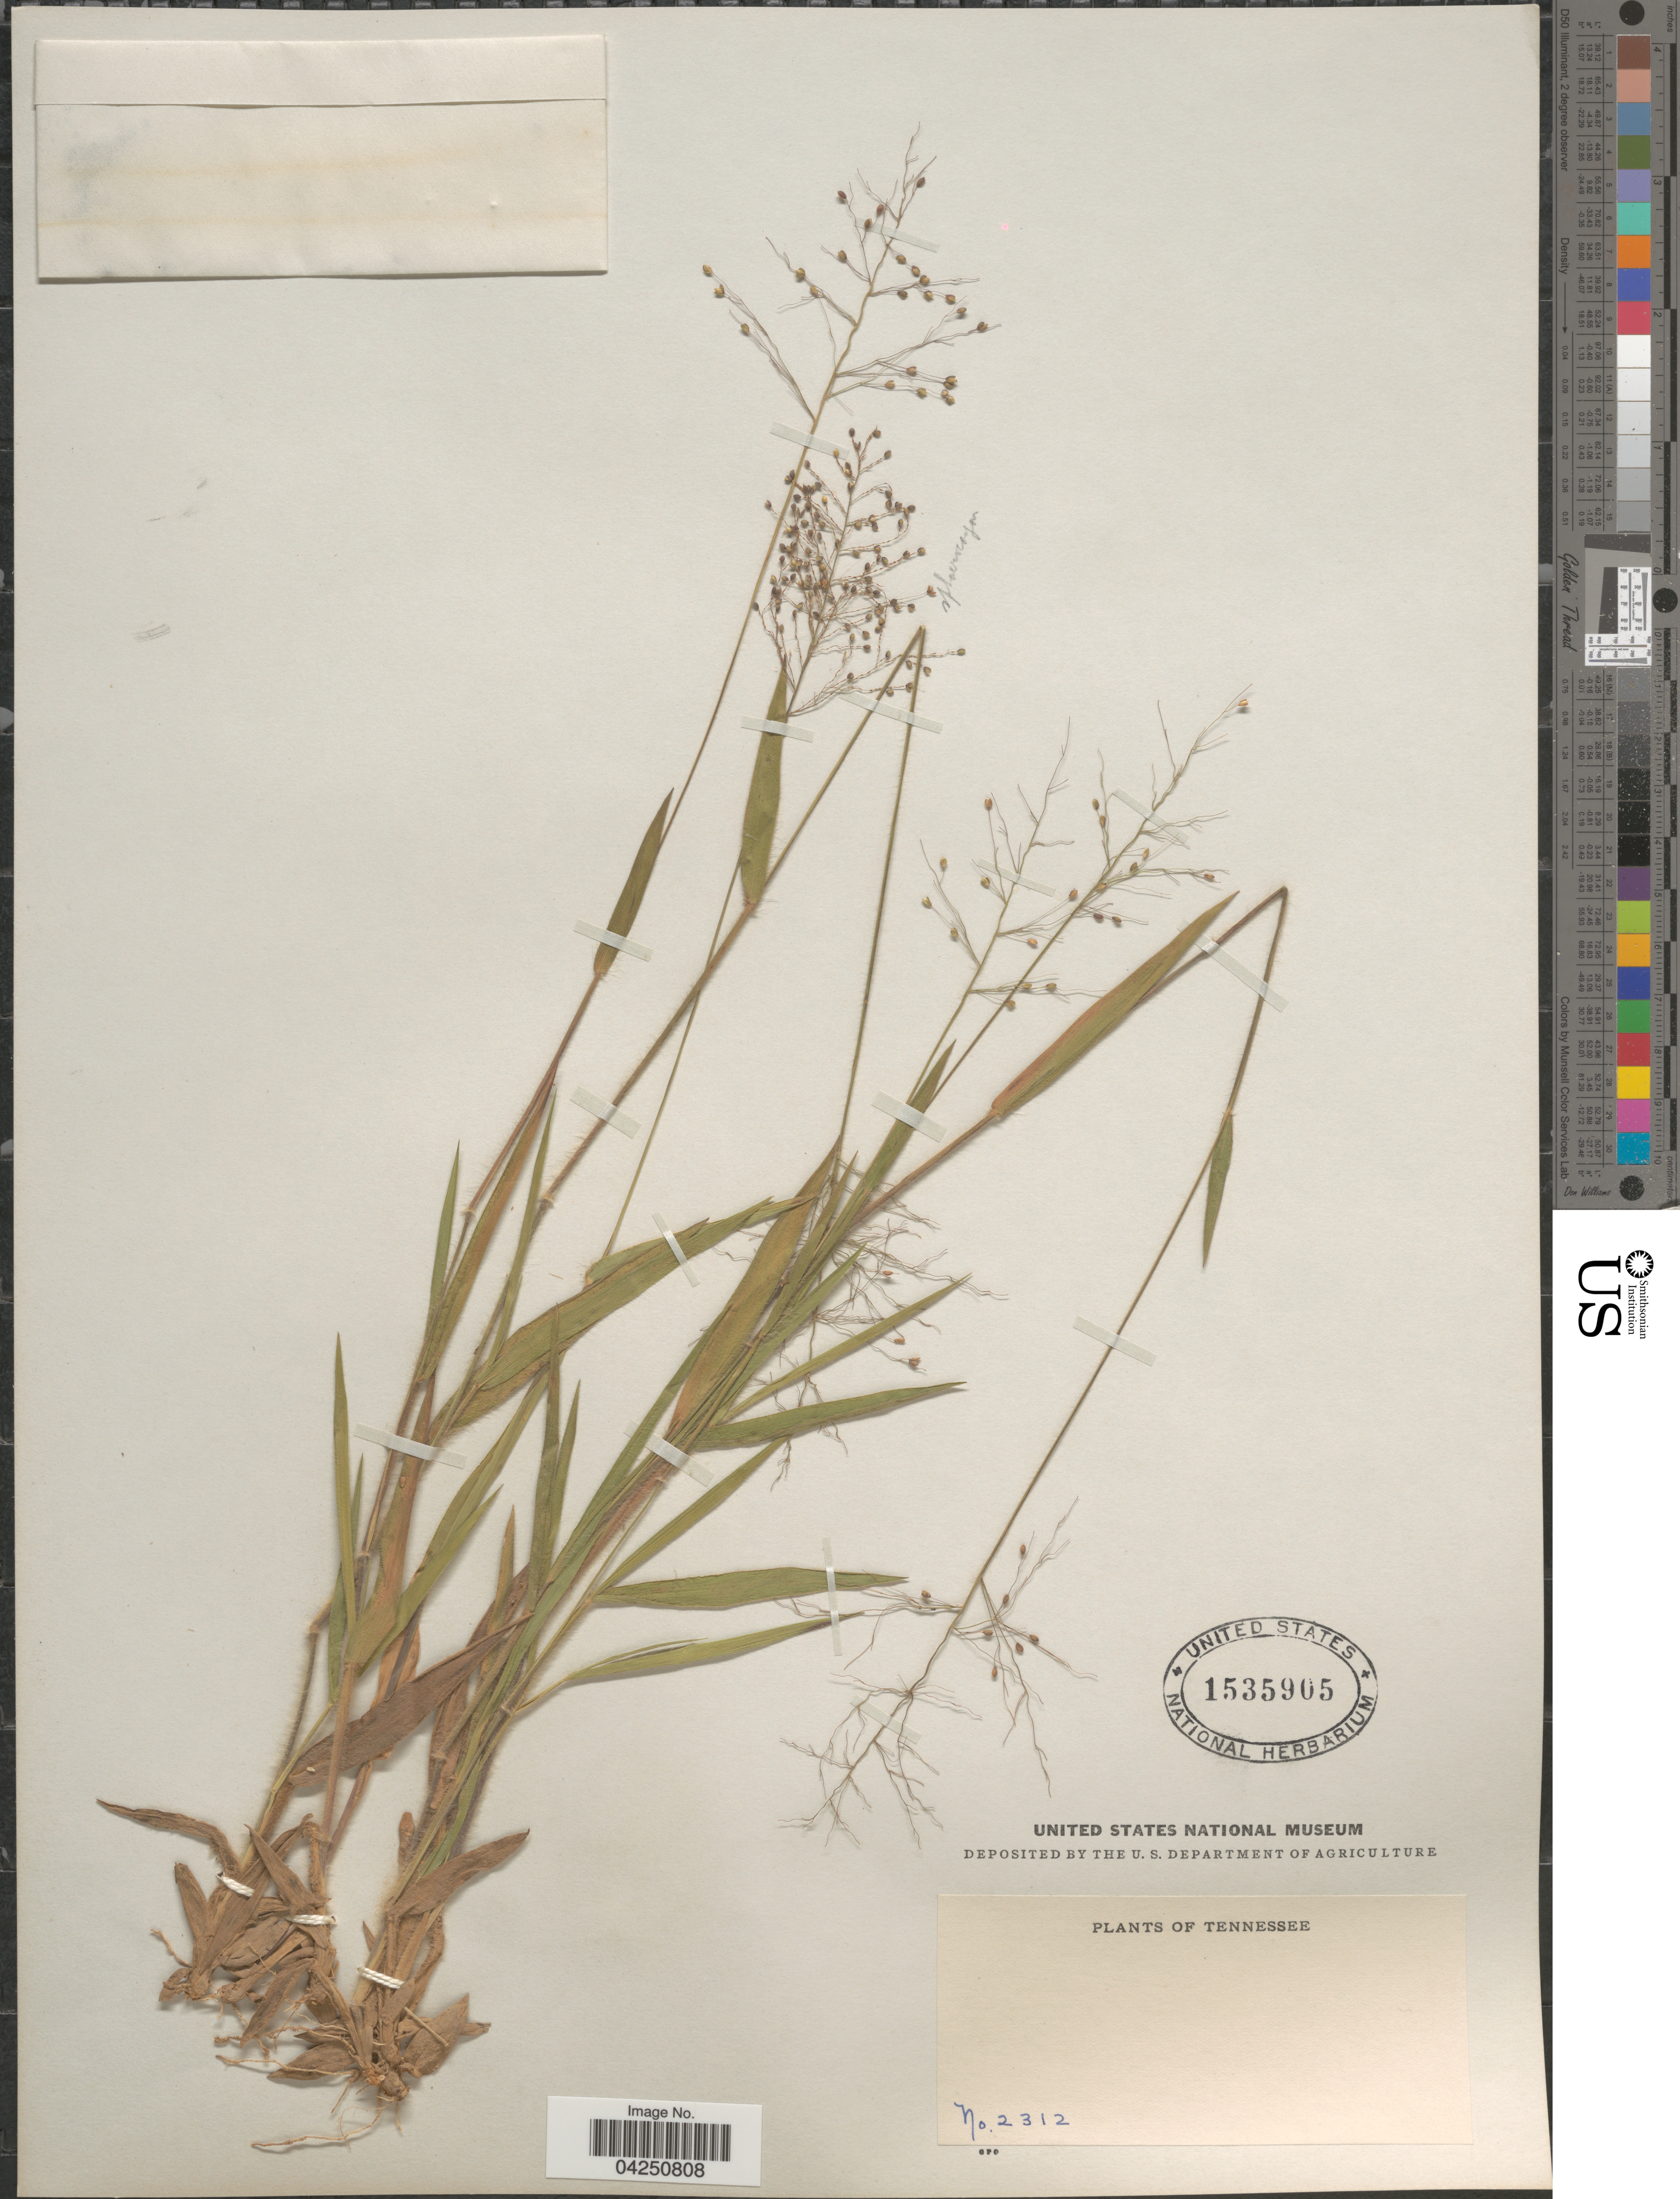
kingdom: Plantae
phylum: Tracheophyta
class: Liliopsida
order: Poales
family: Poaceae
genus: Dichanthelium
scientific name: Dichanthelium acuminatum var. acuminatum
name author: (Sw.) Gould & C.A. Clark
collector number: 2312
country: United States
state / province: Tennessee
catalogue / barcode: US 1535905